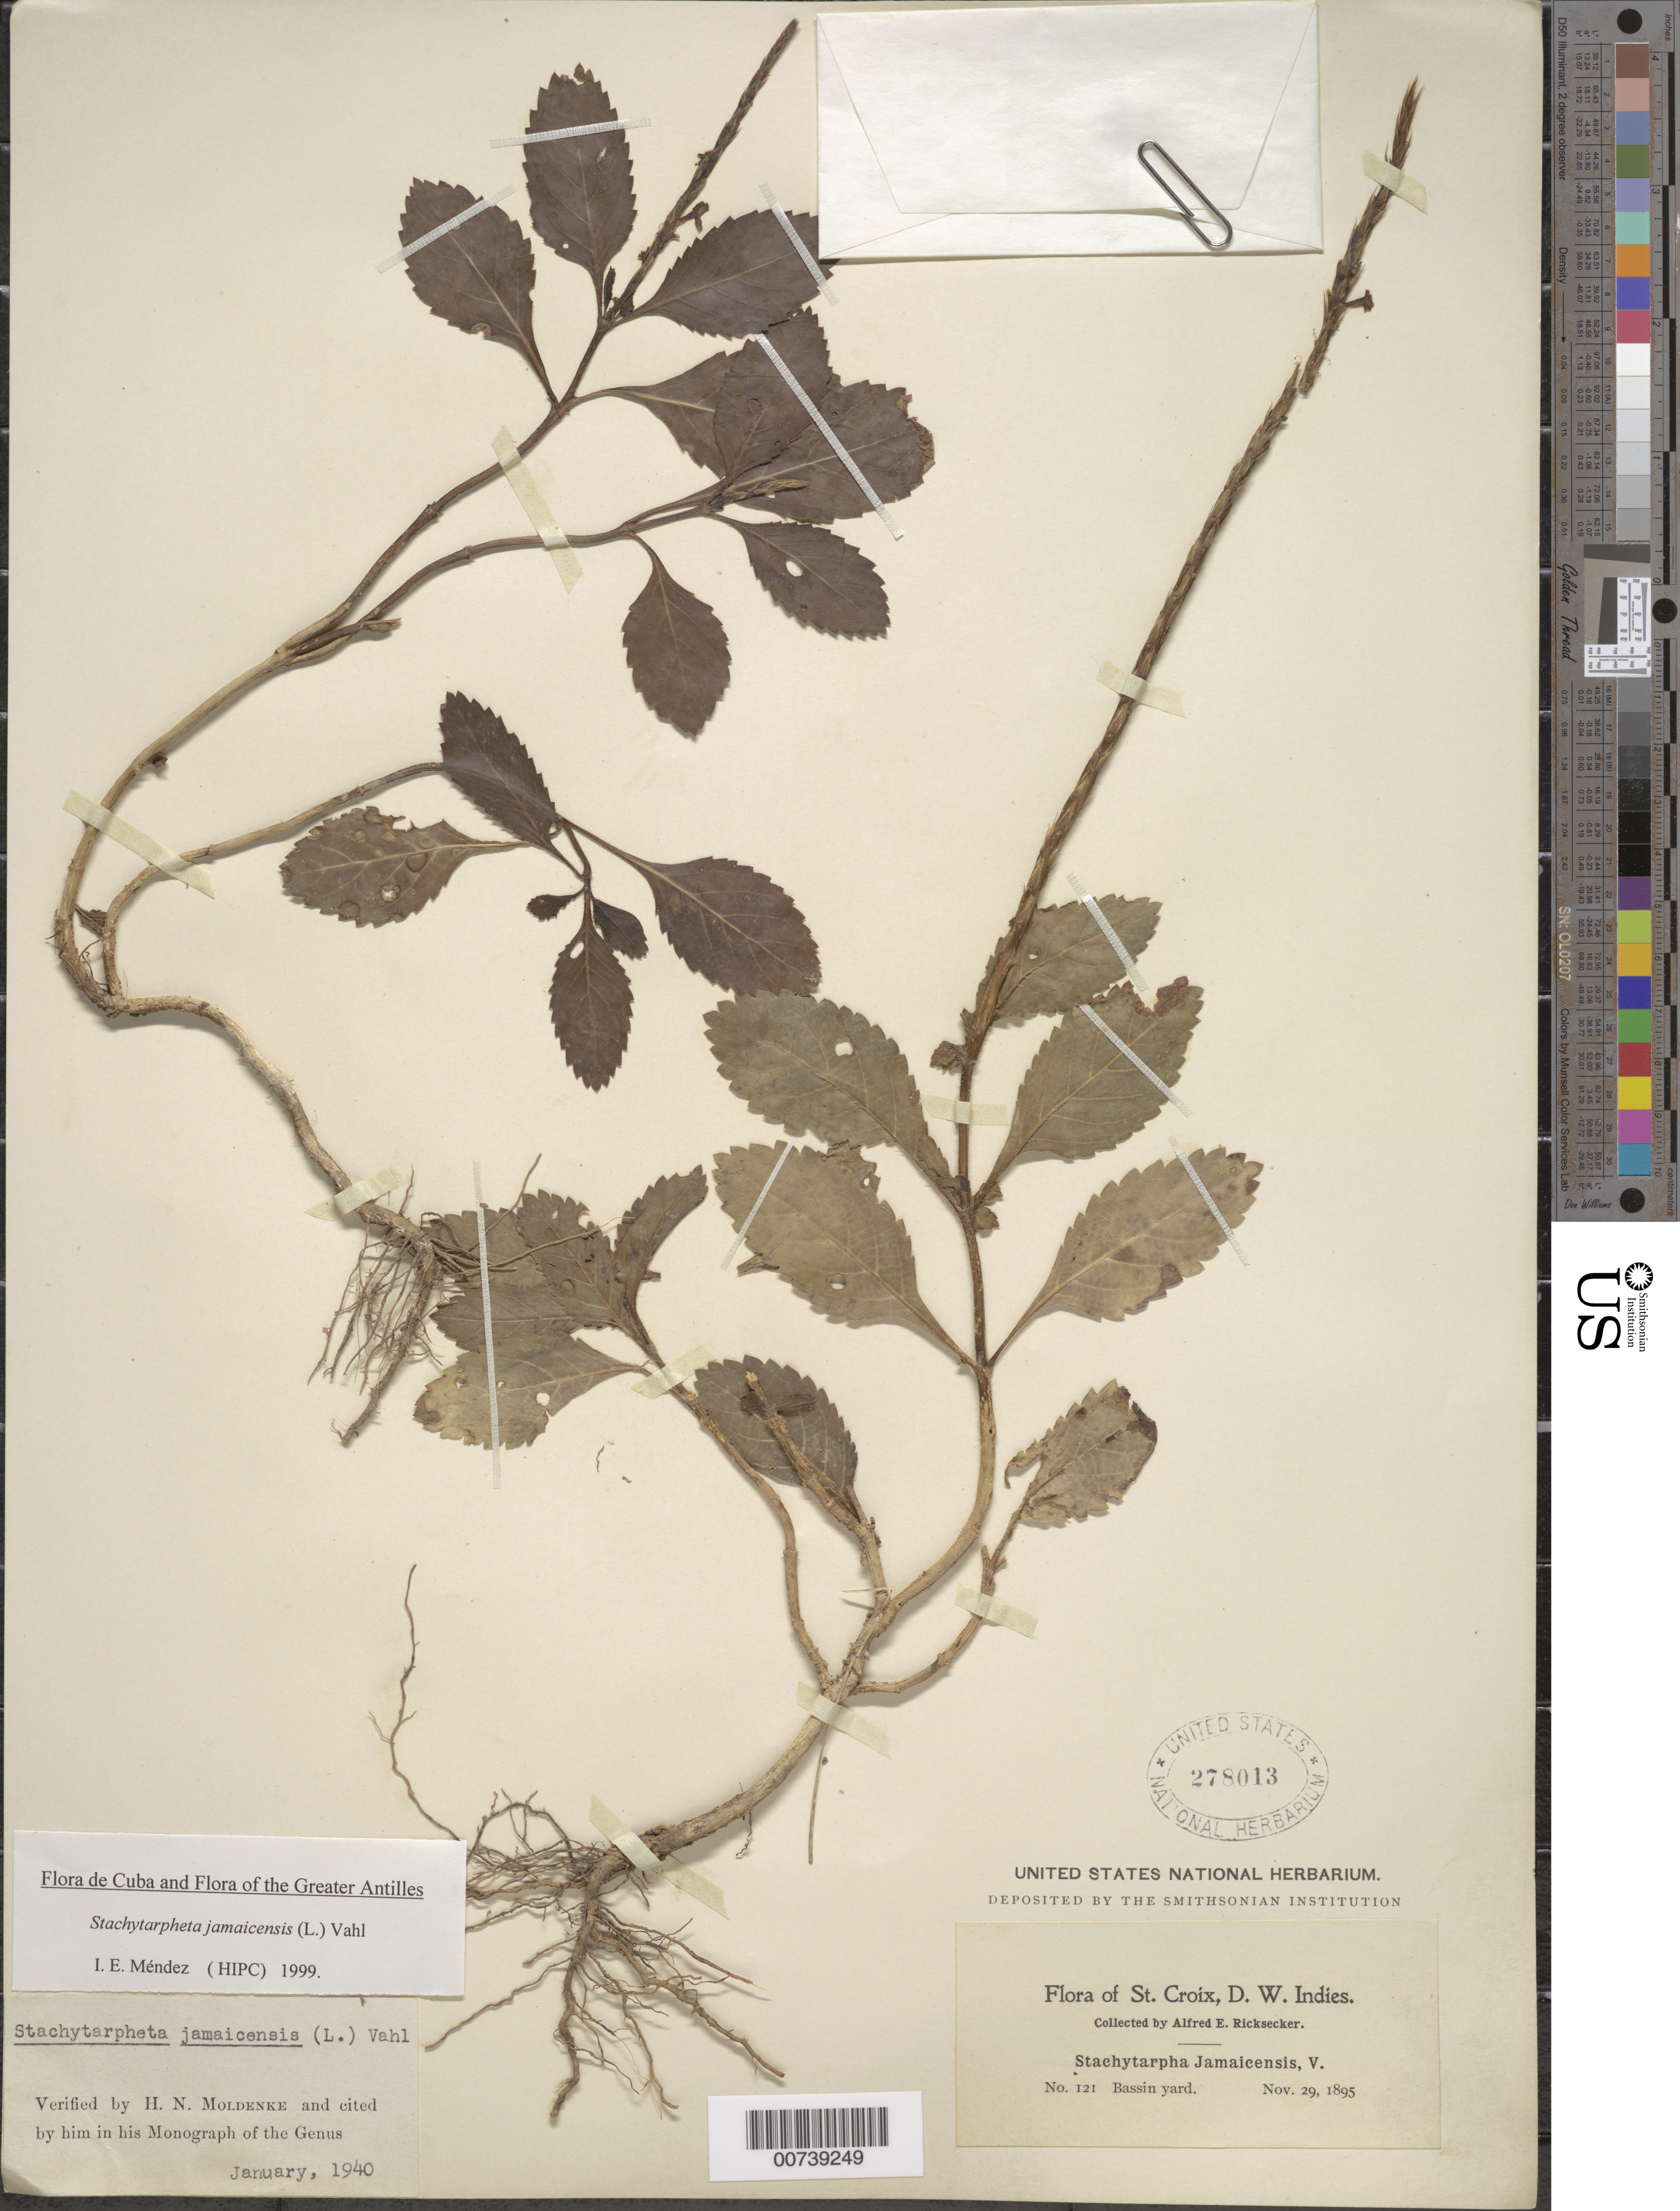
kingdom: Plantae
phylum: Tracheophyta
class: Magnoliopsida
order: Lamiales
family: Verbenaceae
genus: Stachytarpheta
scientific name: Stachytarpheta jamaicensis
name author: (L.) Vahl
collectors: A. E. Ricksecker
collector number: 121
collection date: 1895-11-29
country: U.S. Virgin Islands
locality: St. Croíx, D. W. Indies. Bassin yard.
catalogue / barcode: US 278013